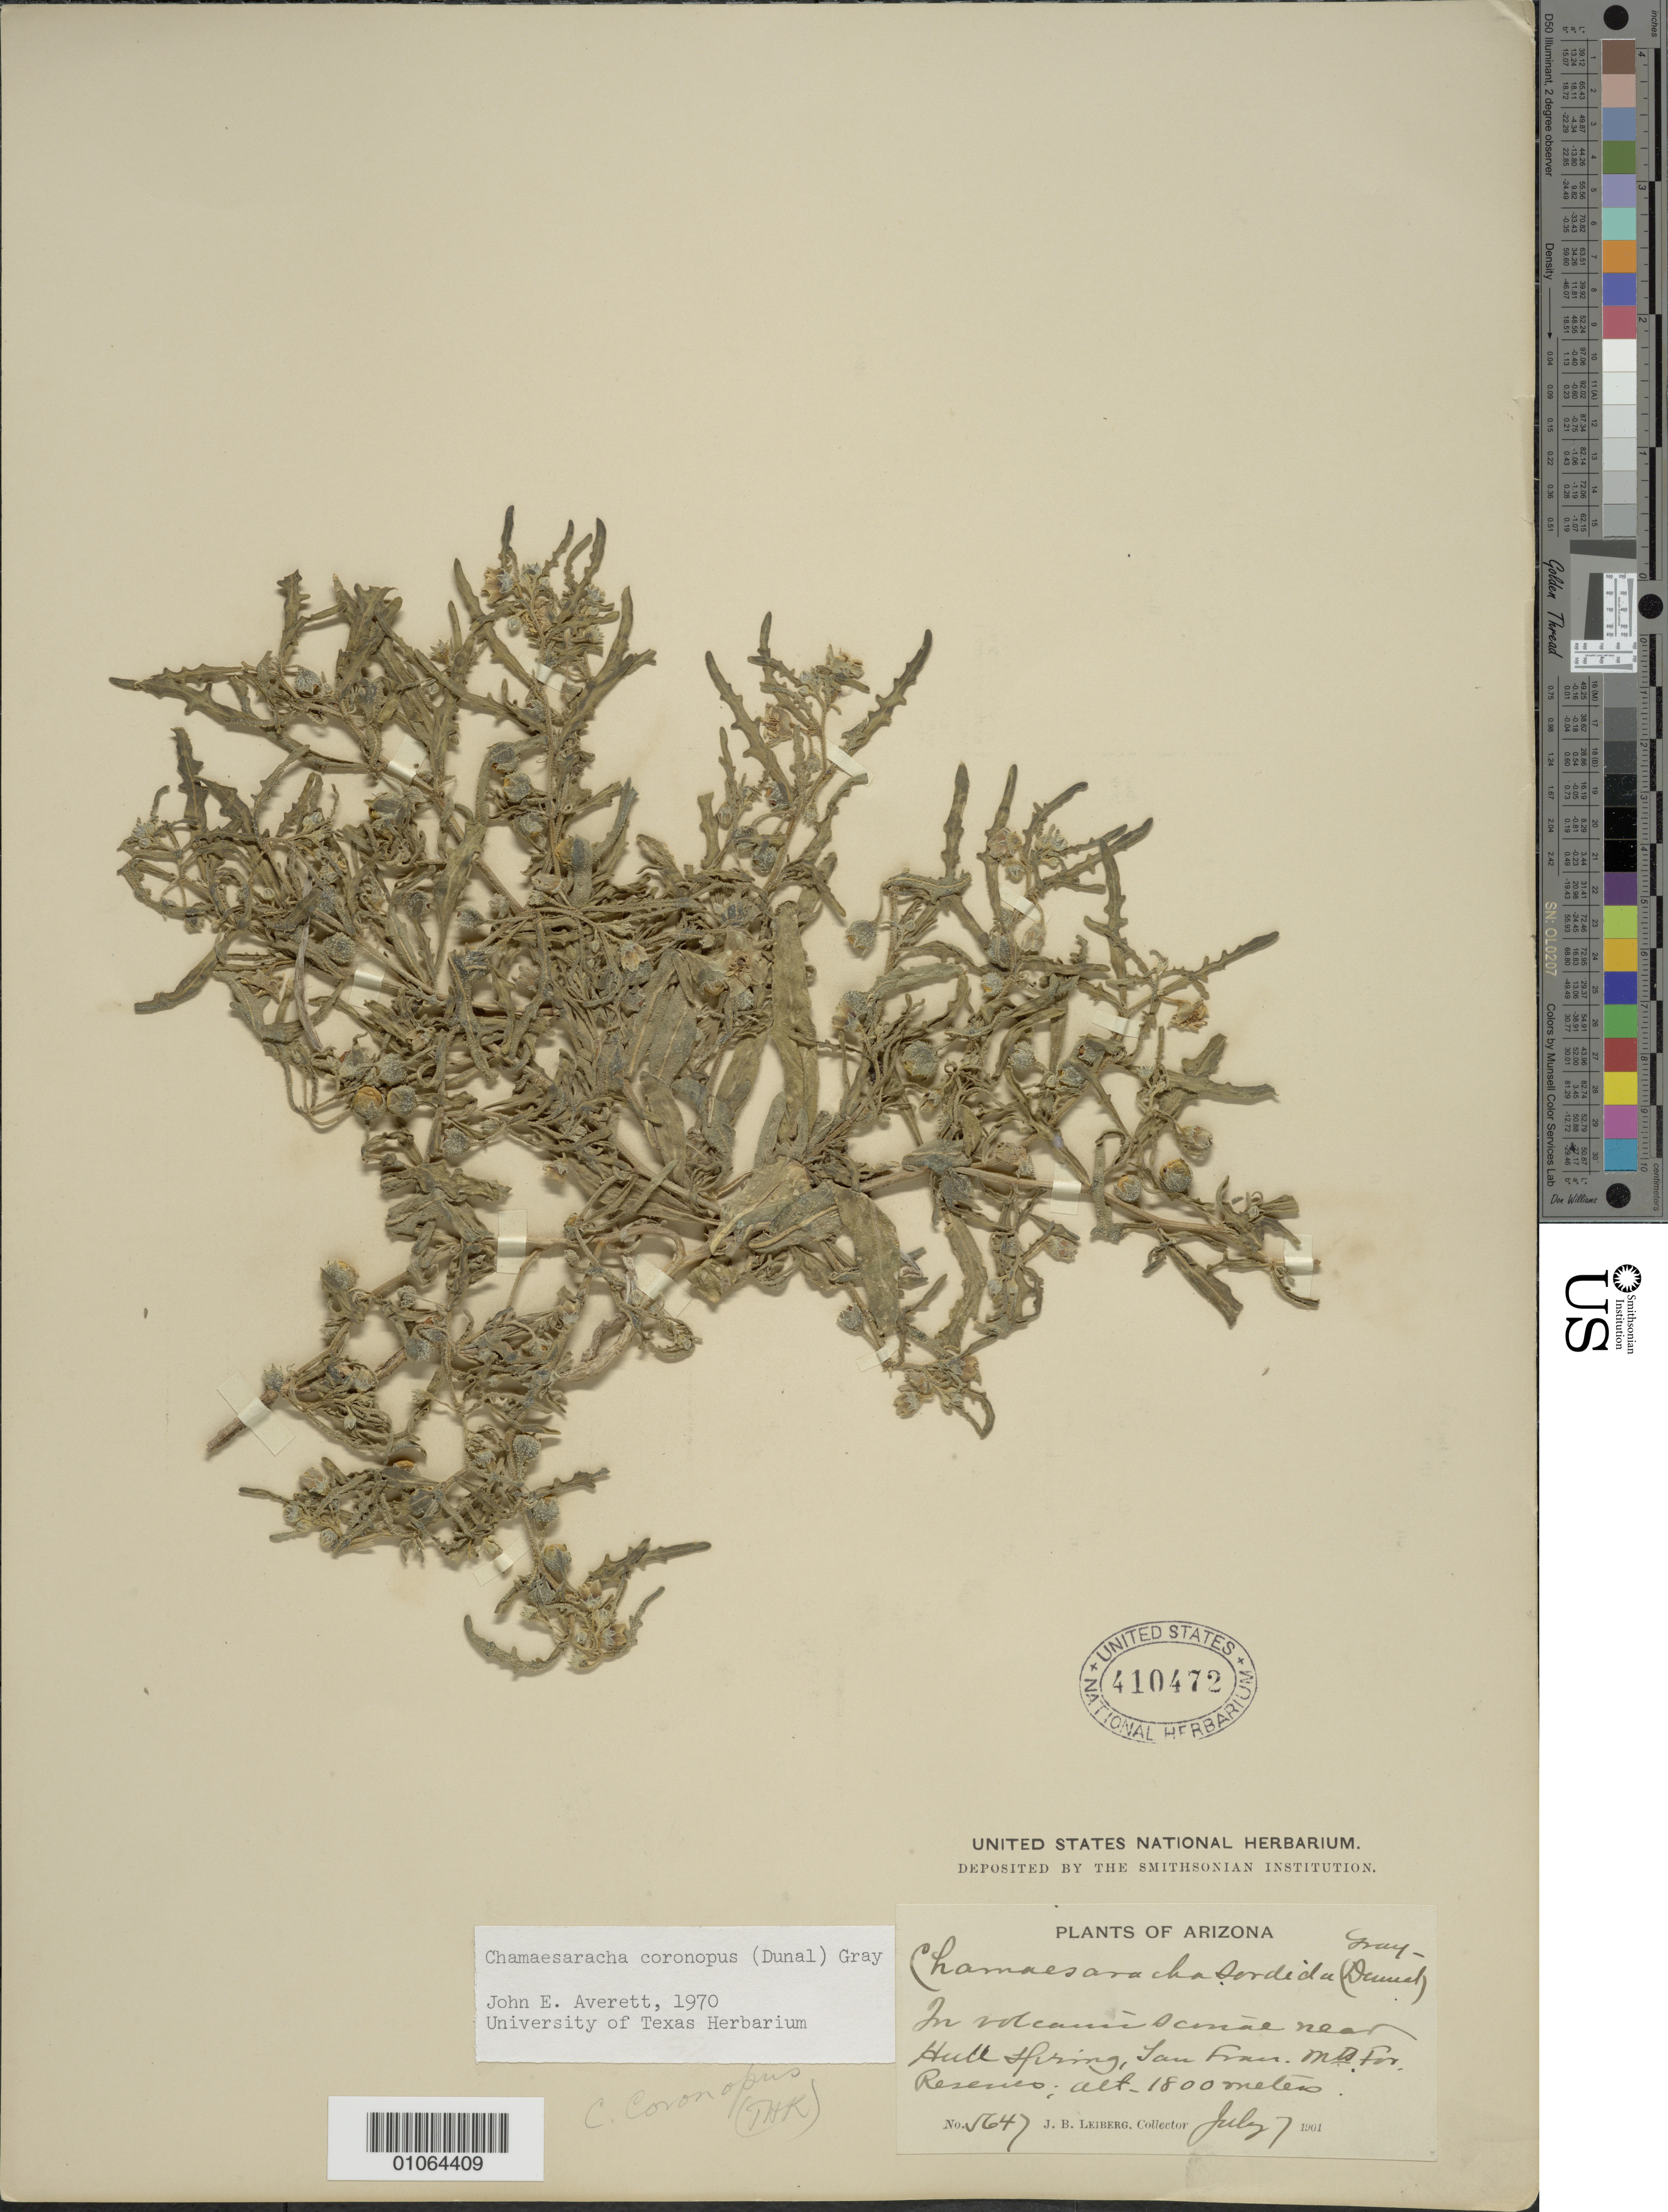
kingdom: Plantae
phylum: Tracheophyta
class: Magnoliopsida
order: Solanales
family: Solanaceae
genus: Chamaesaracha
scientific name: Chamaesaracha coronopus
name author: (Dunal) A. Gray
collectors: J. B. Leiberg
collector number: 5647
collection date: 1901-07-07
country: United States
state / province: Arizona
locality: In volcanic soil near Hull Spring , San Fran. Mts For. Reserves.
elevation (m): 1800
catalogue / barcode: US 410472